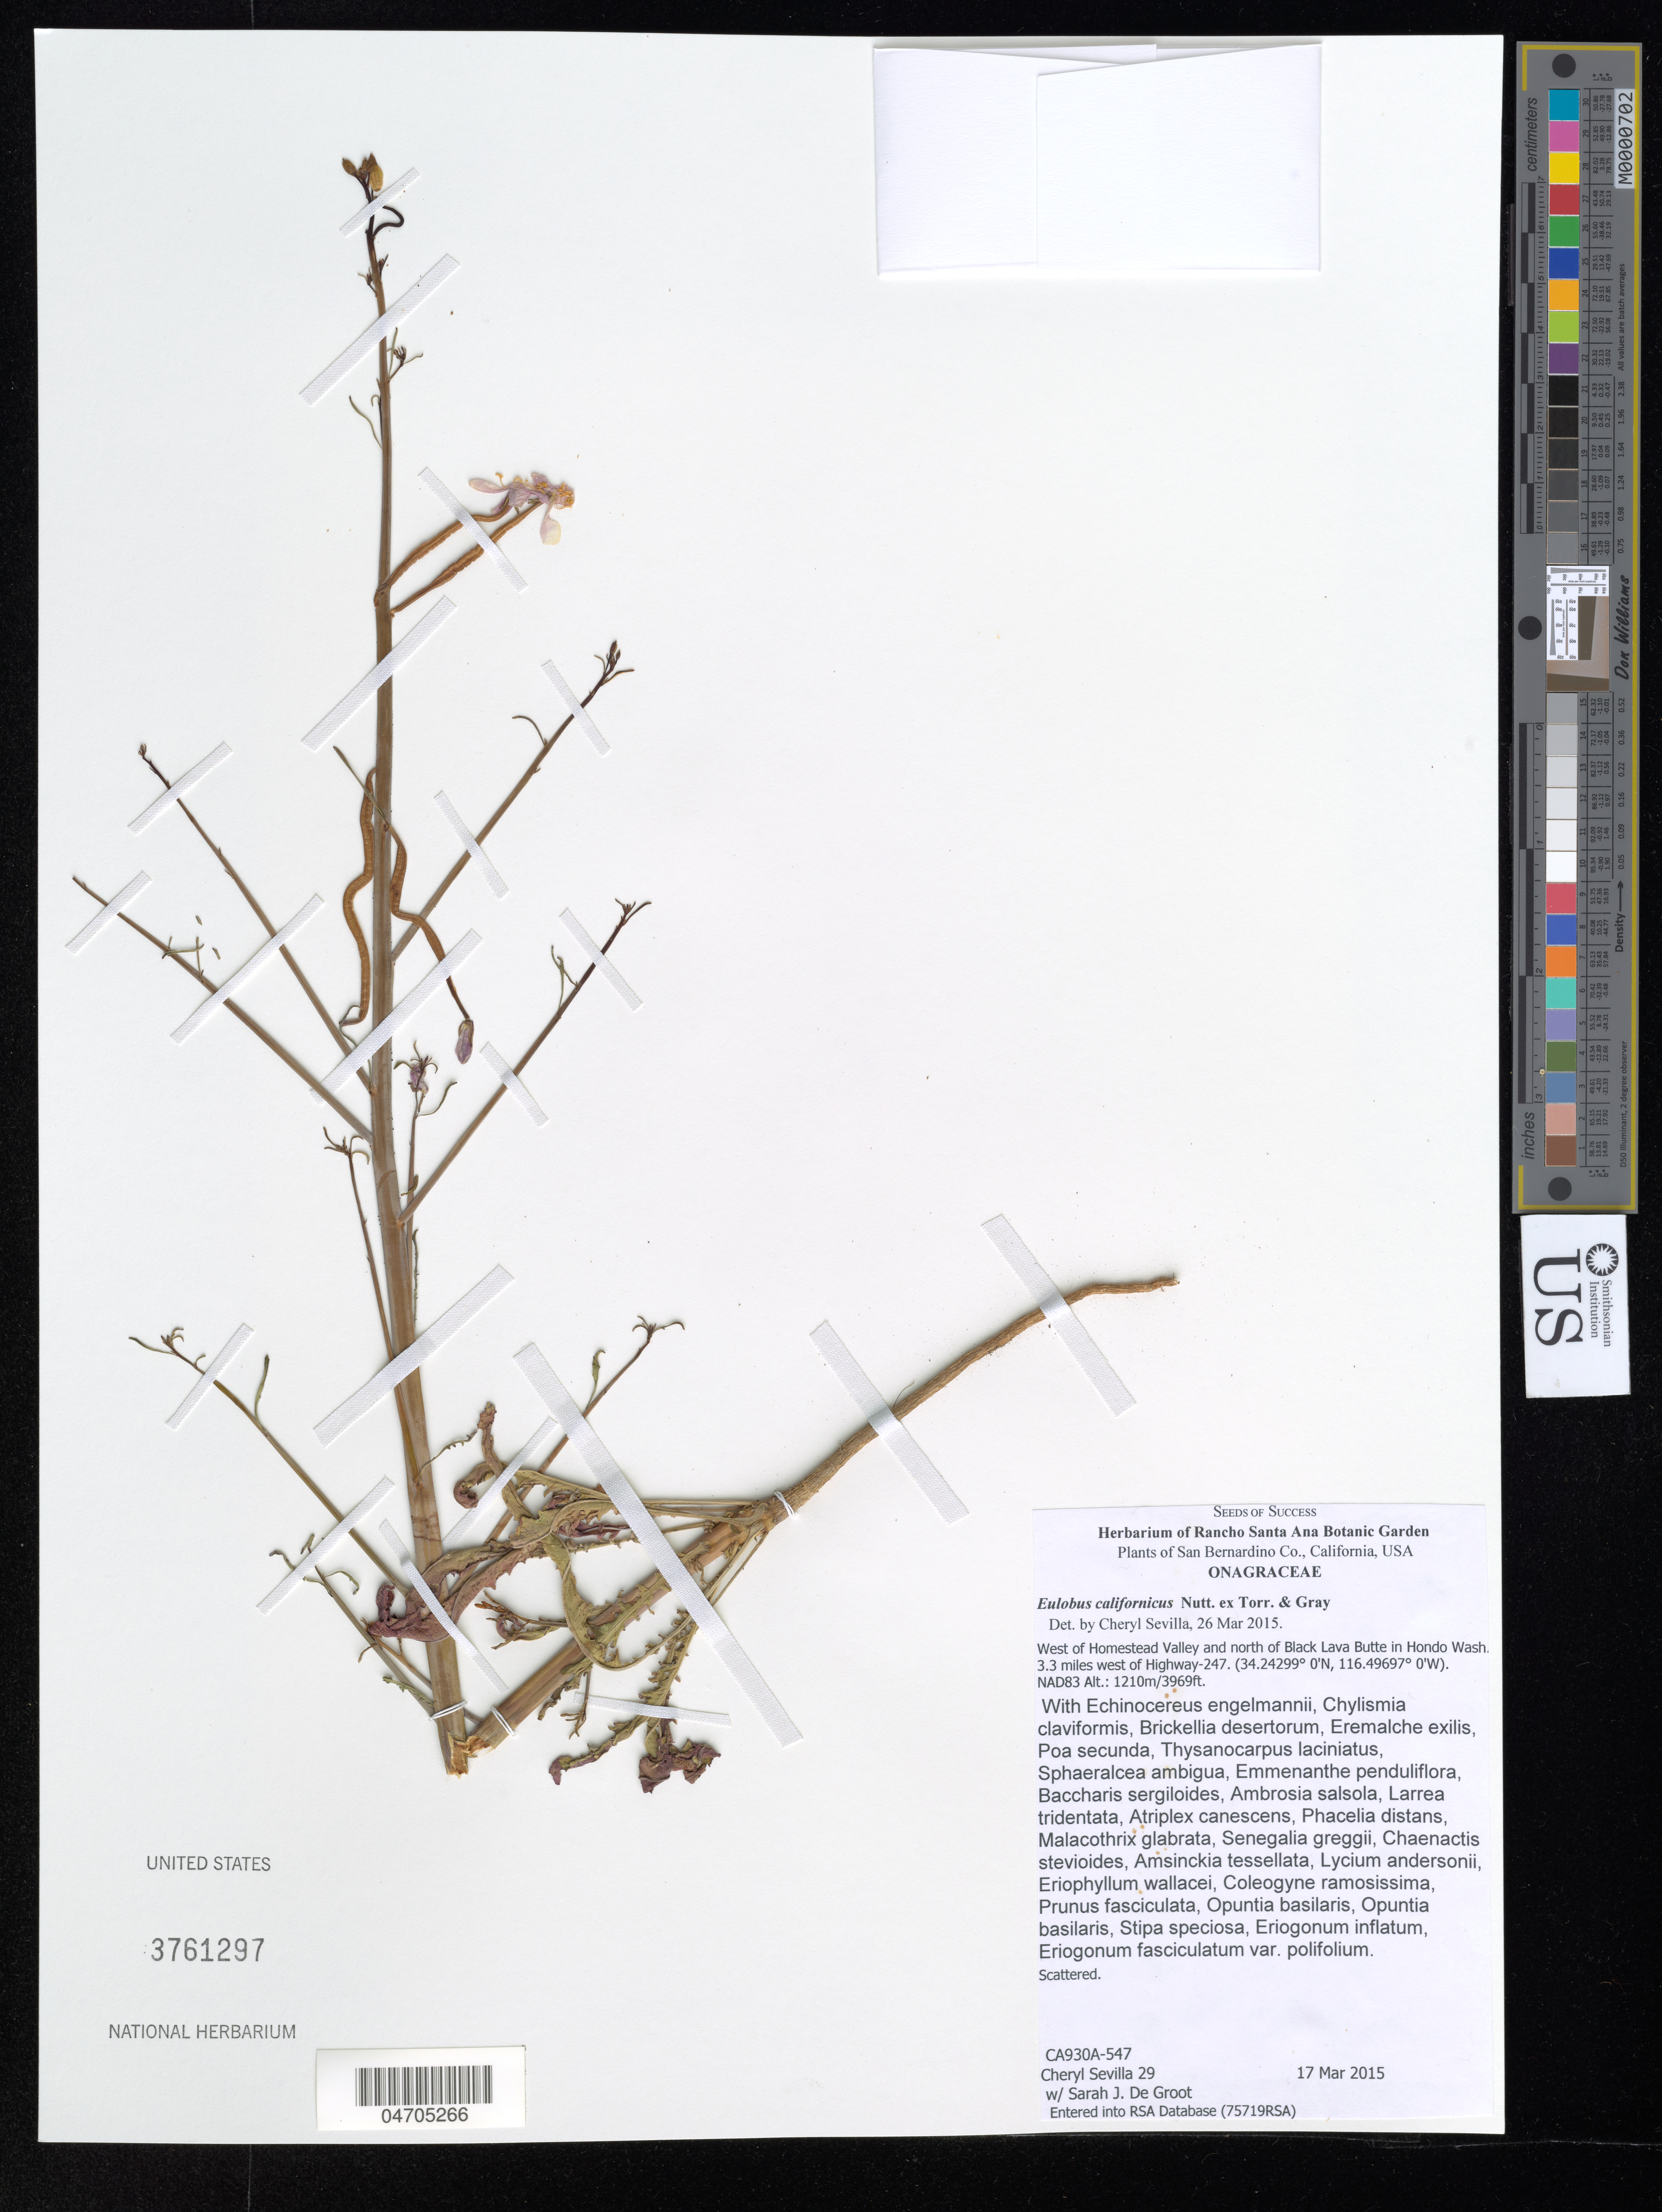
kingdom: Plantae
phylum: Tracheophyta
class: Magnoliopsida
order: Myrtales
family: Onagraceae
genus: Eulobus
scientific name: Eulobus californicus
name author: Nutt. ex Torr. & A. Gray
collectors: C. Sevilla & S. De Groot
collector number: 29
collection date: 2015-03-17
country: United States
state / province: California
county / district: San Bernardino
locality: San Bernardino Co. West of Homestead Valley and north of Black Lava Butte in Hondo Wash. 3.3 miles west of Highway-247. NAD83.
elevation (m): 1210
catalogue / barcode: US 3761297